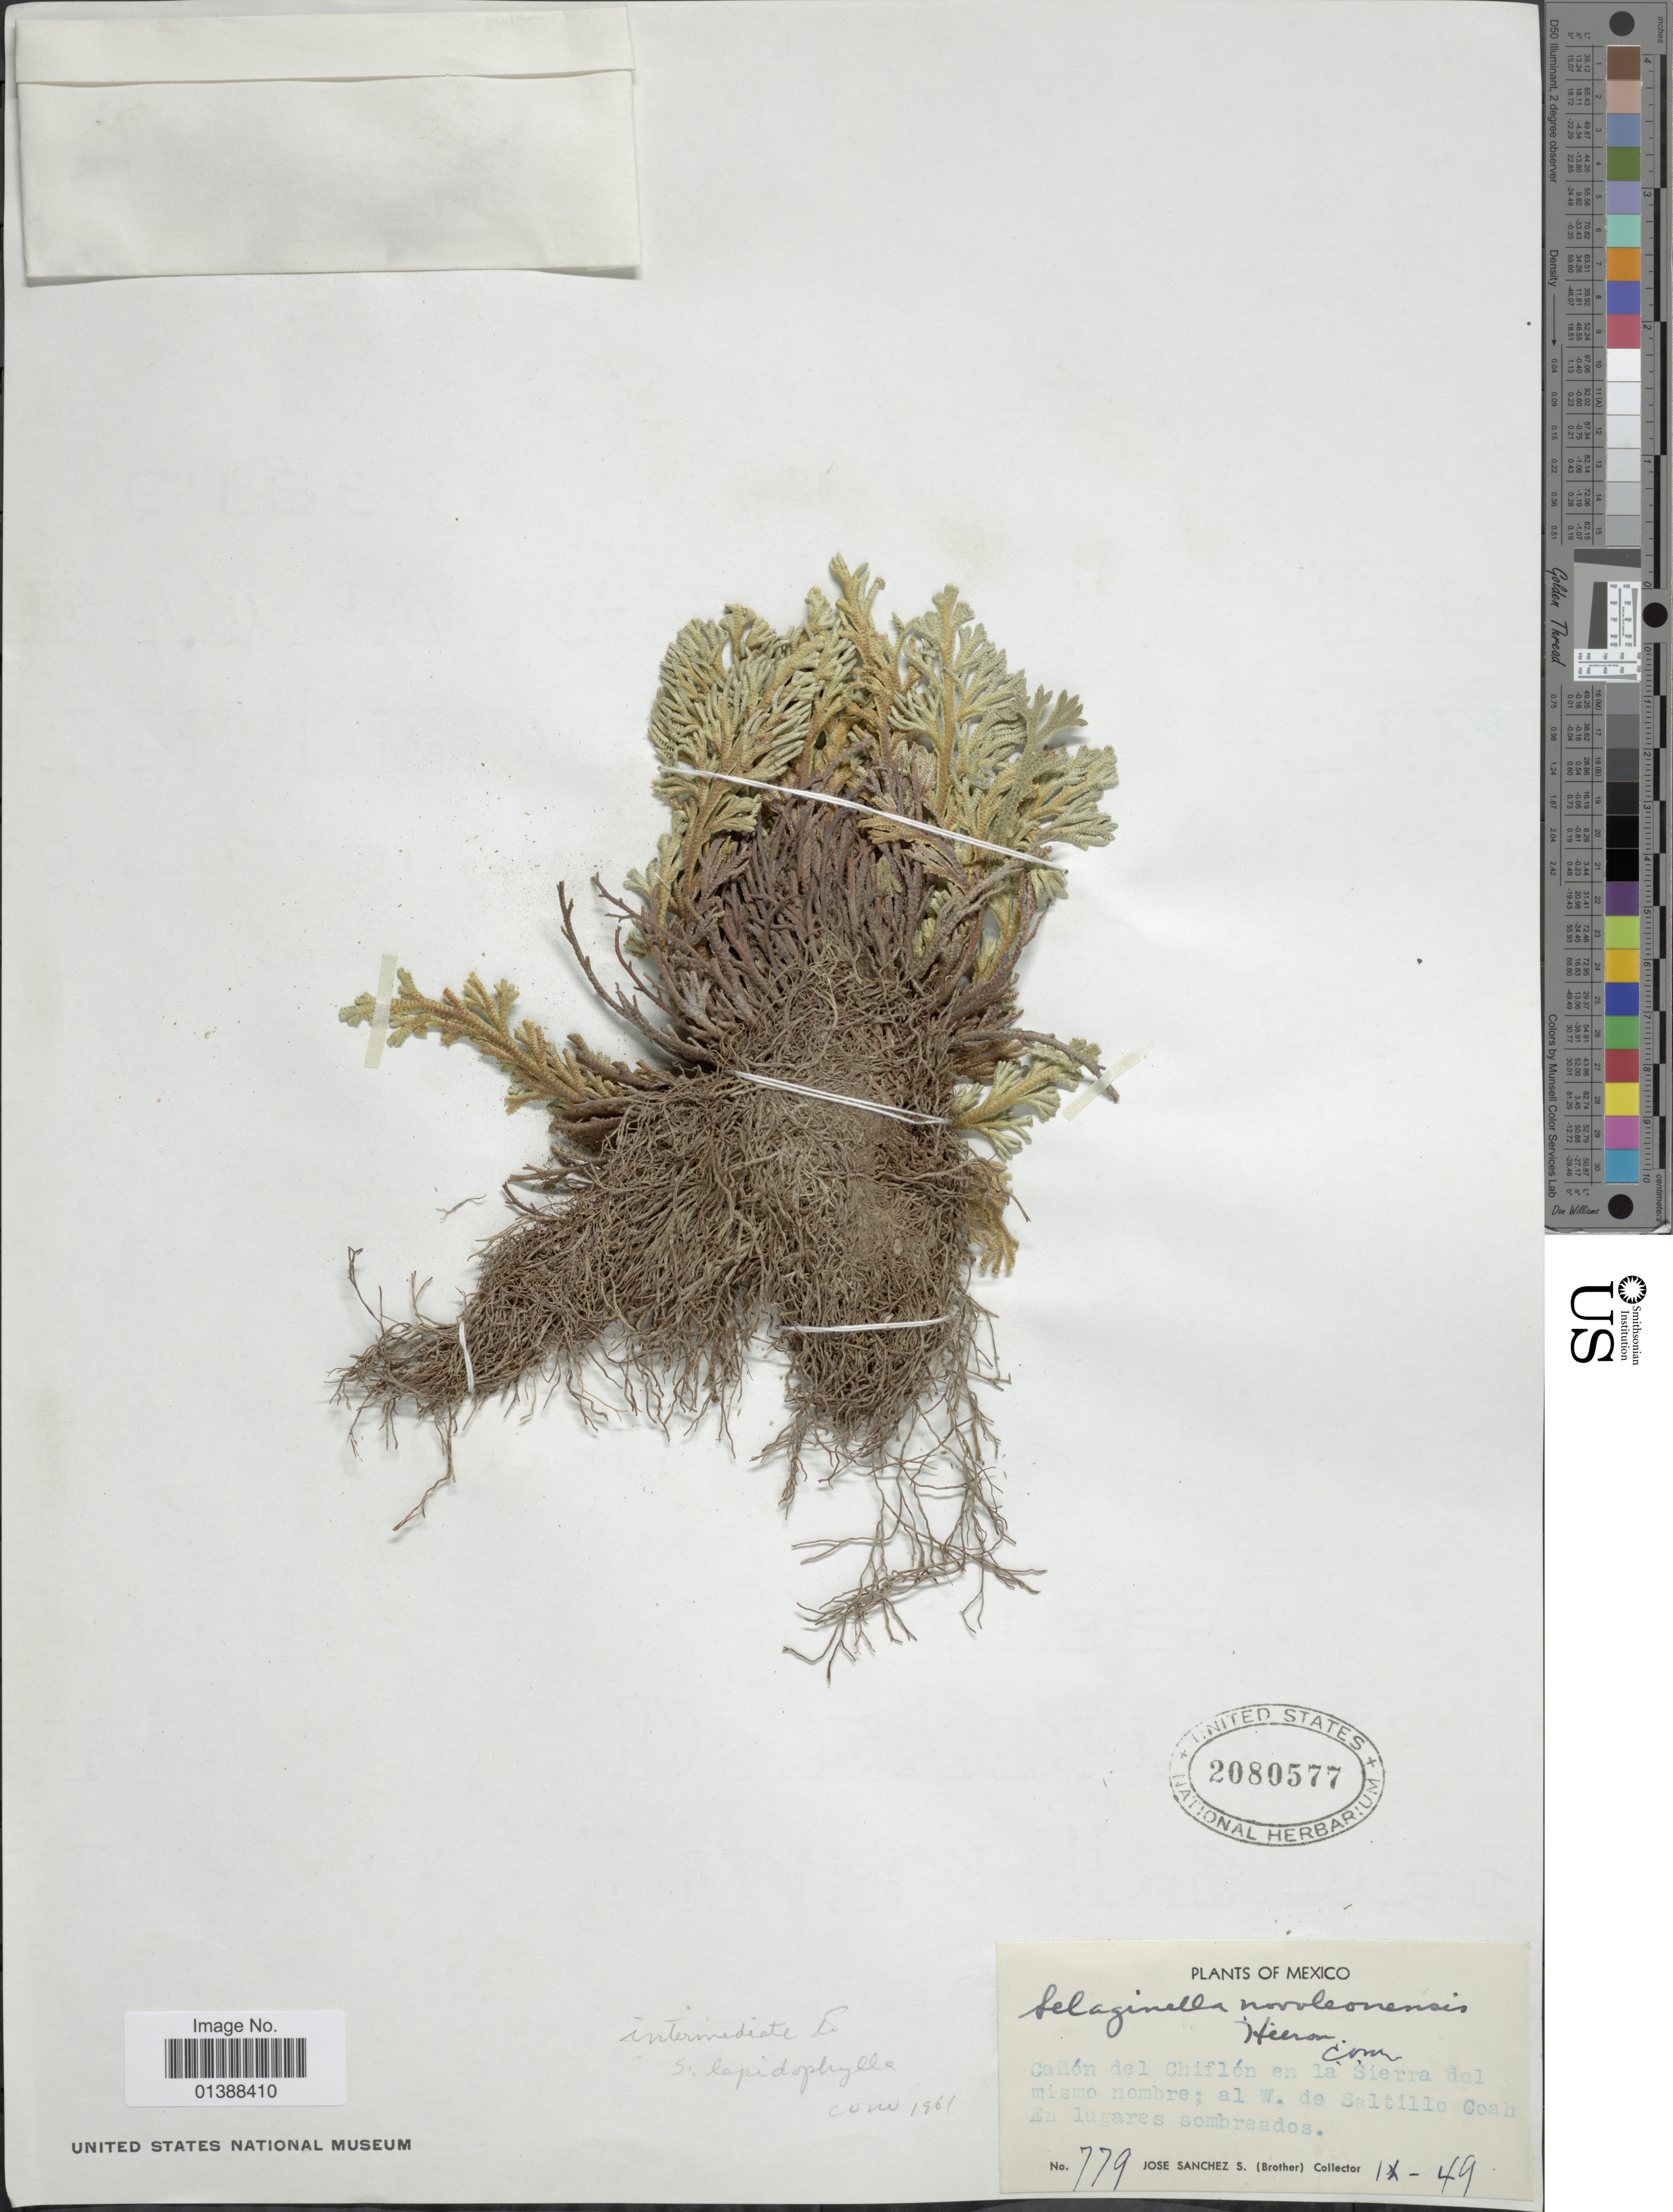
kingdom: Plantae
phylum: Tracheophyta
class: Lycopodiopsida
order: Selaginellales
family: Selaginellaceae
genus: Selaginella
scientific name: Selaginella novoleonensis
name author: Hieron.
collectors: J. Sanchez S.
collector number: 779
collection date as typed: Transcribed d/m/y: /9/49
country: Mexico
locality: Cañon del Chiflón en la Sierra del mismo nombre; al Saltillo Coah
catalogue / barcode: US 2080577